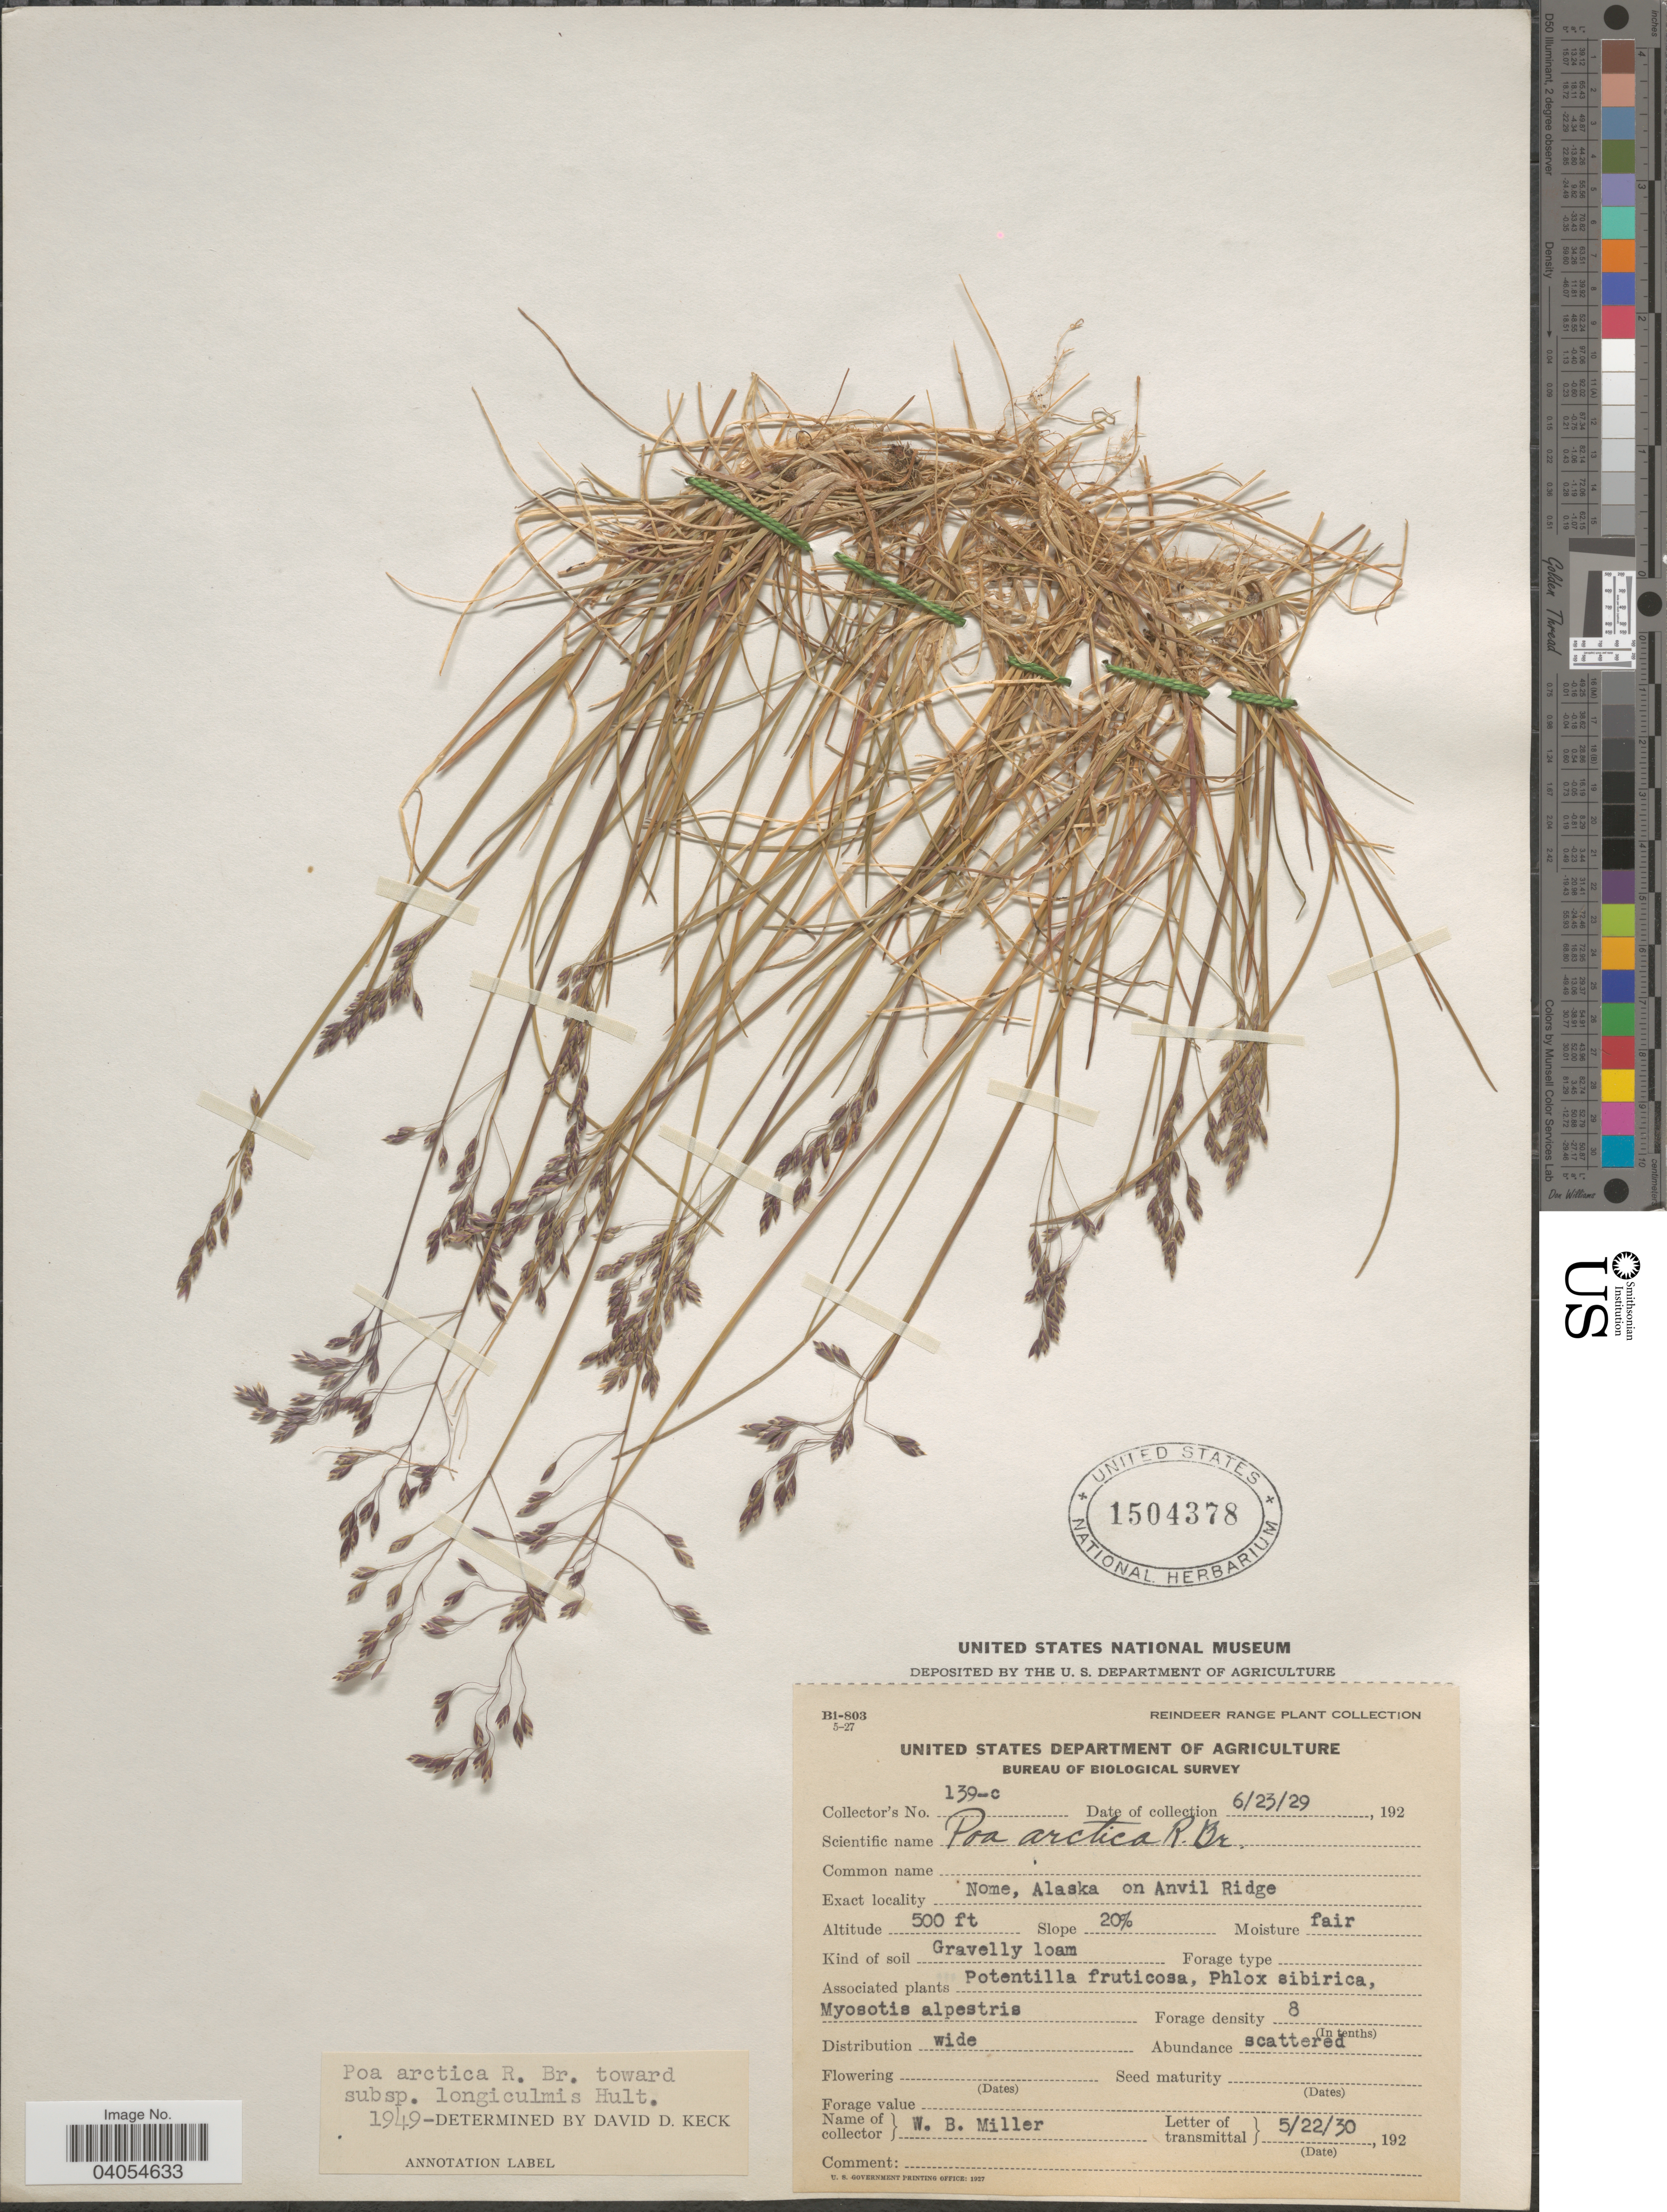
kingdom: Plantae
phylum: Tracheophyta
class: Liliopsida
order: Poales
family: Poaceae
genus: Poa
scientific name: Poa arctica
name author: R. Br.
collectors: W. Miller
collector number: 139-c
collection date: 1929-06-23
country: United States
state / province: Alaska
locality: Nome, Alaska on Anvil Ridge.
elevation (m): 152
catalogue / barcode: US 1504378